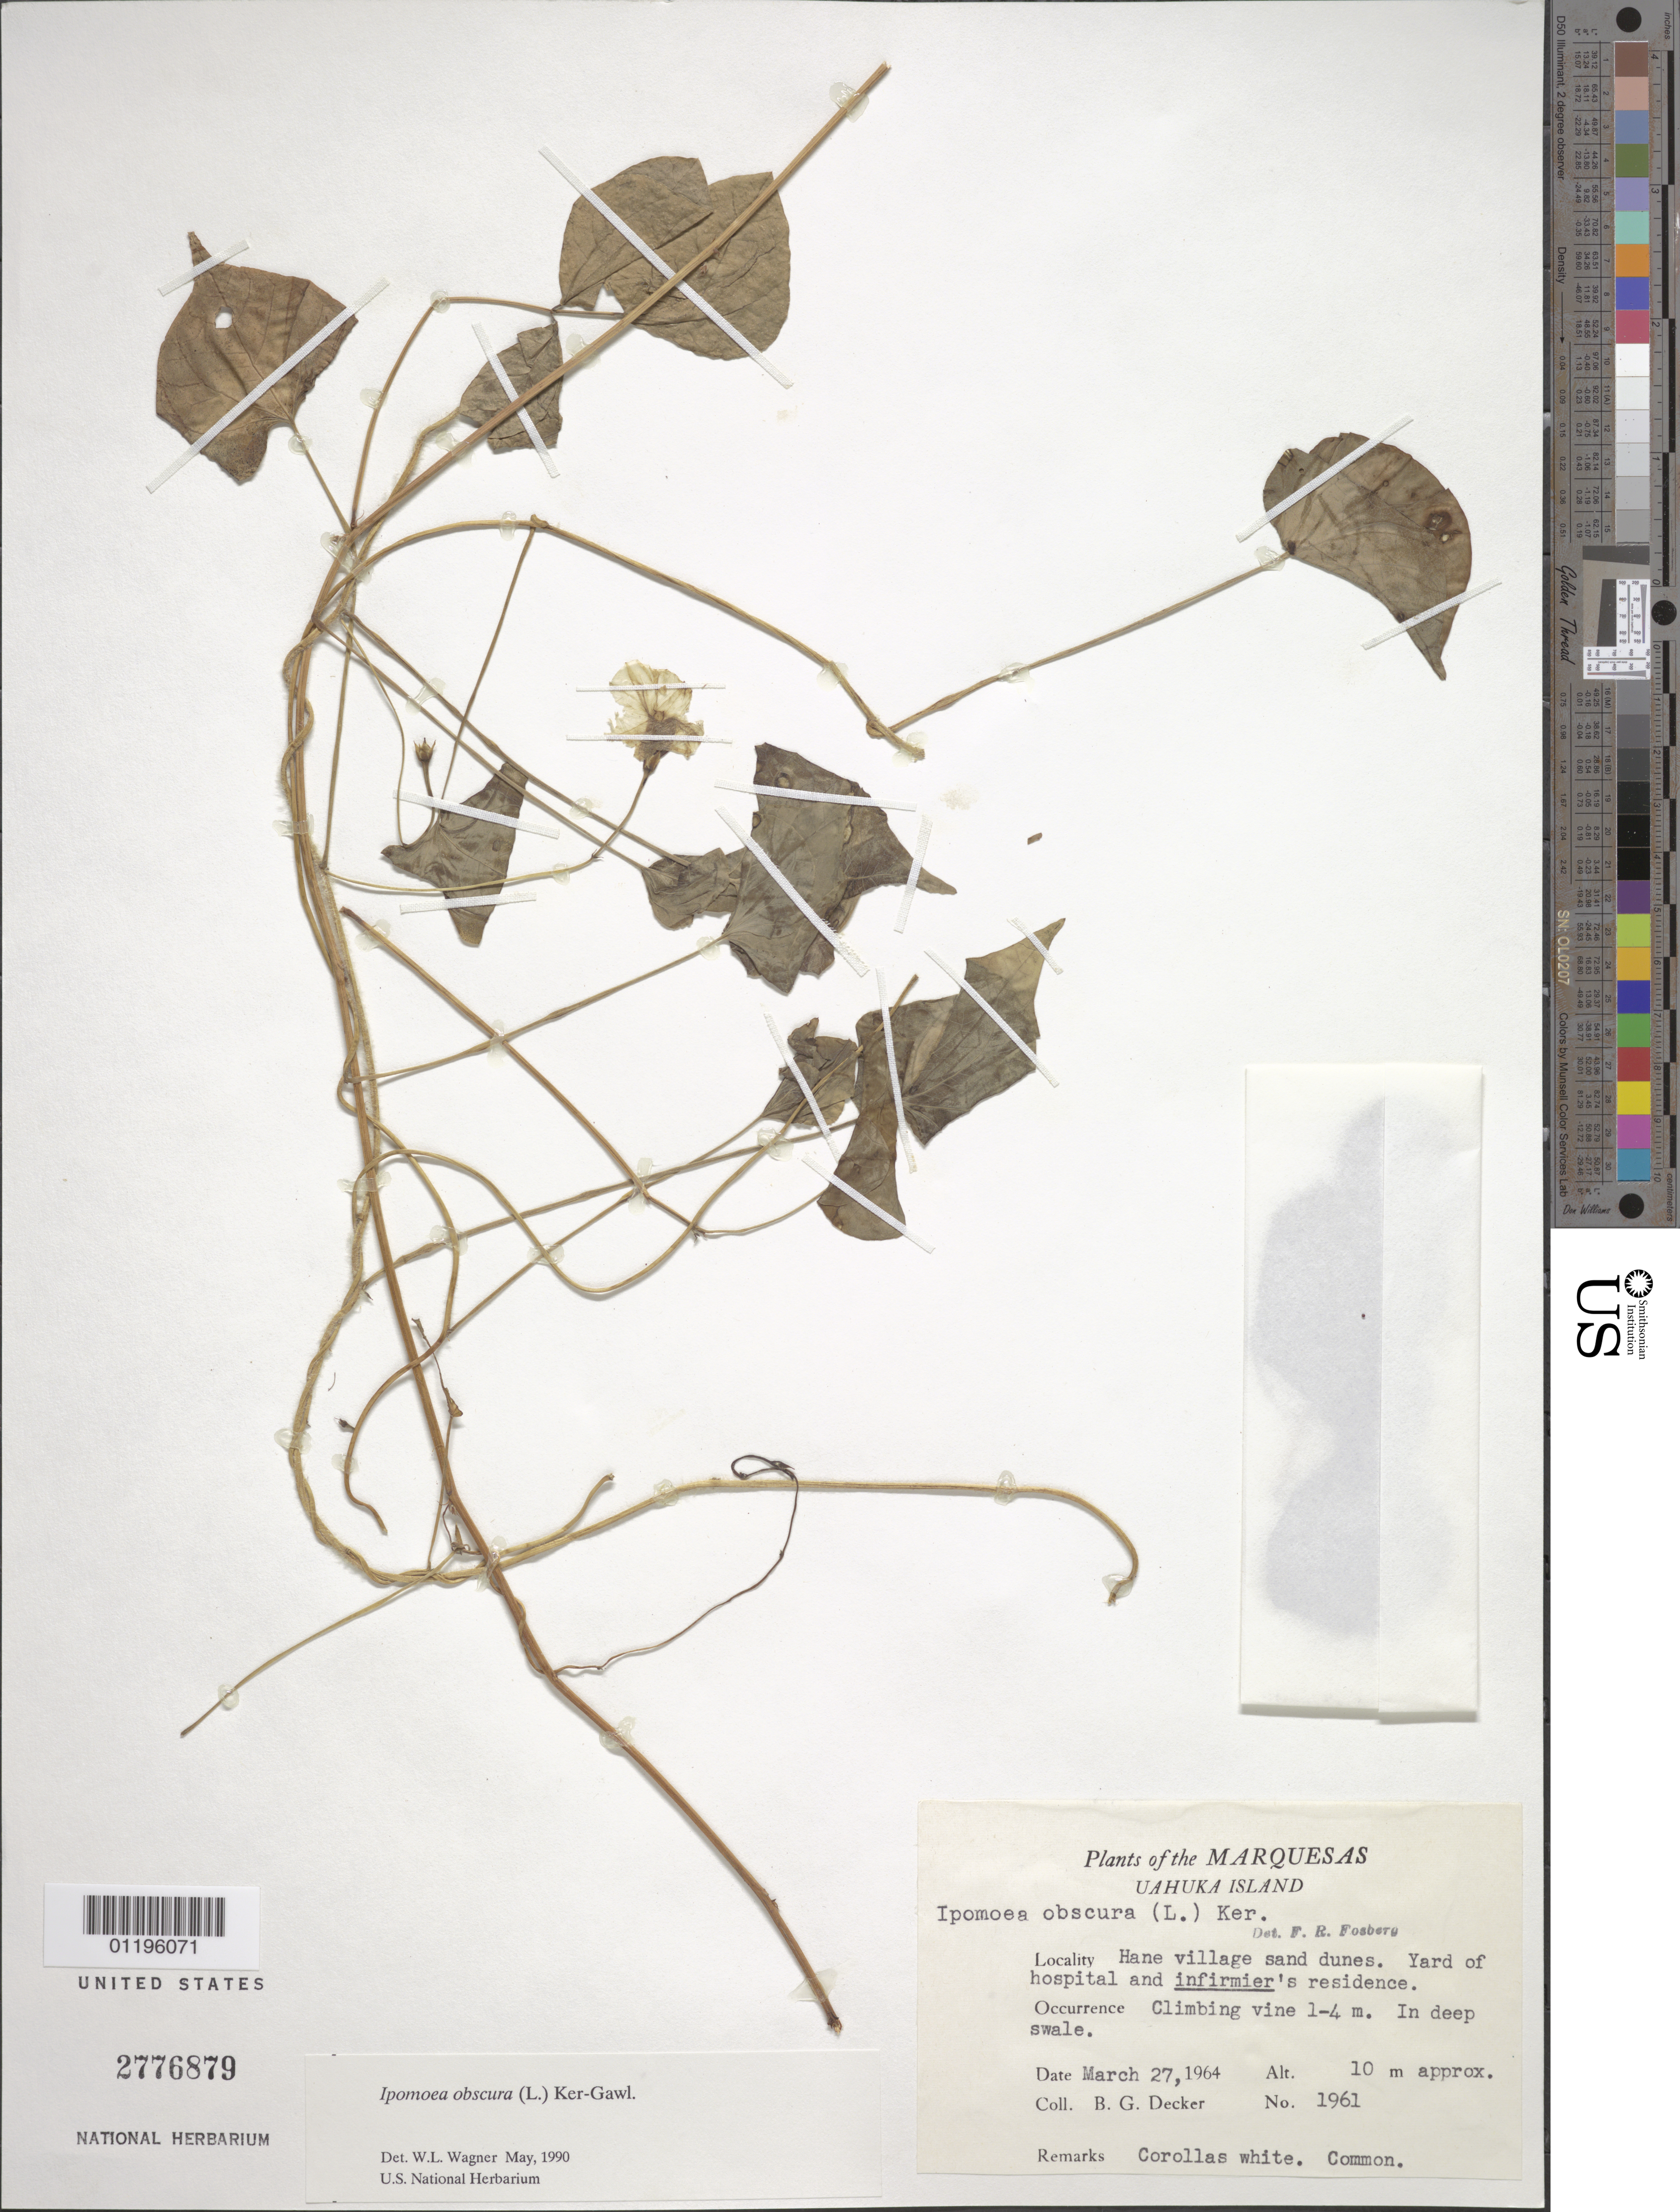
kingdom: Plantae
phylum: Tracheophyta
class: Magnoliopsida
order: Solanales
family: Convolvulaceae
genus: Ipomoea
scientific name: Ipomoea obscura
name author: (L.) Ker Gawl.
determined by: Wagner, W. L., (BOT), Smithsonian Institution - National Museum of Natural History (UNITED STATES)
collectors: B. G. Decker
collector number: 1961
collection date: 1964-03-27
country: French Polynesia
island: Ua Huka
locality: Hane village sand dunes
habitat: Hospital yard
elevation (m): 10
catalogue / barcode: US 2776879